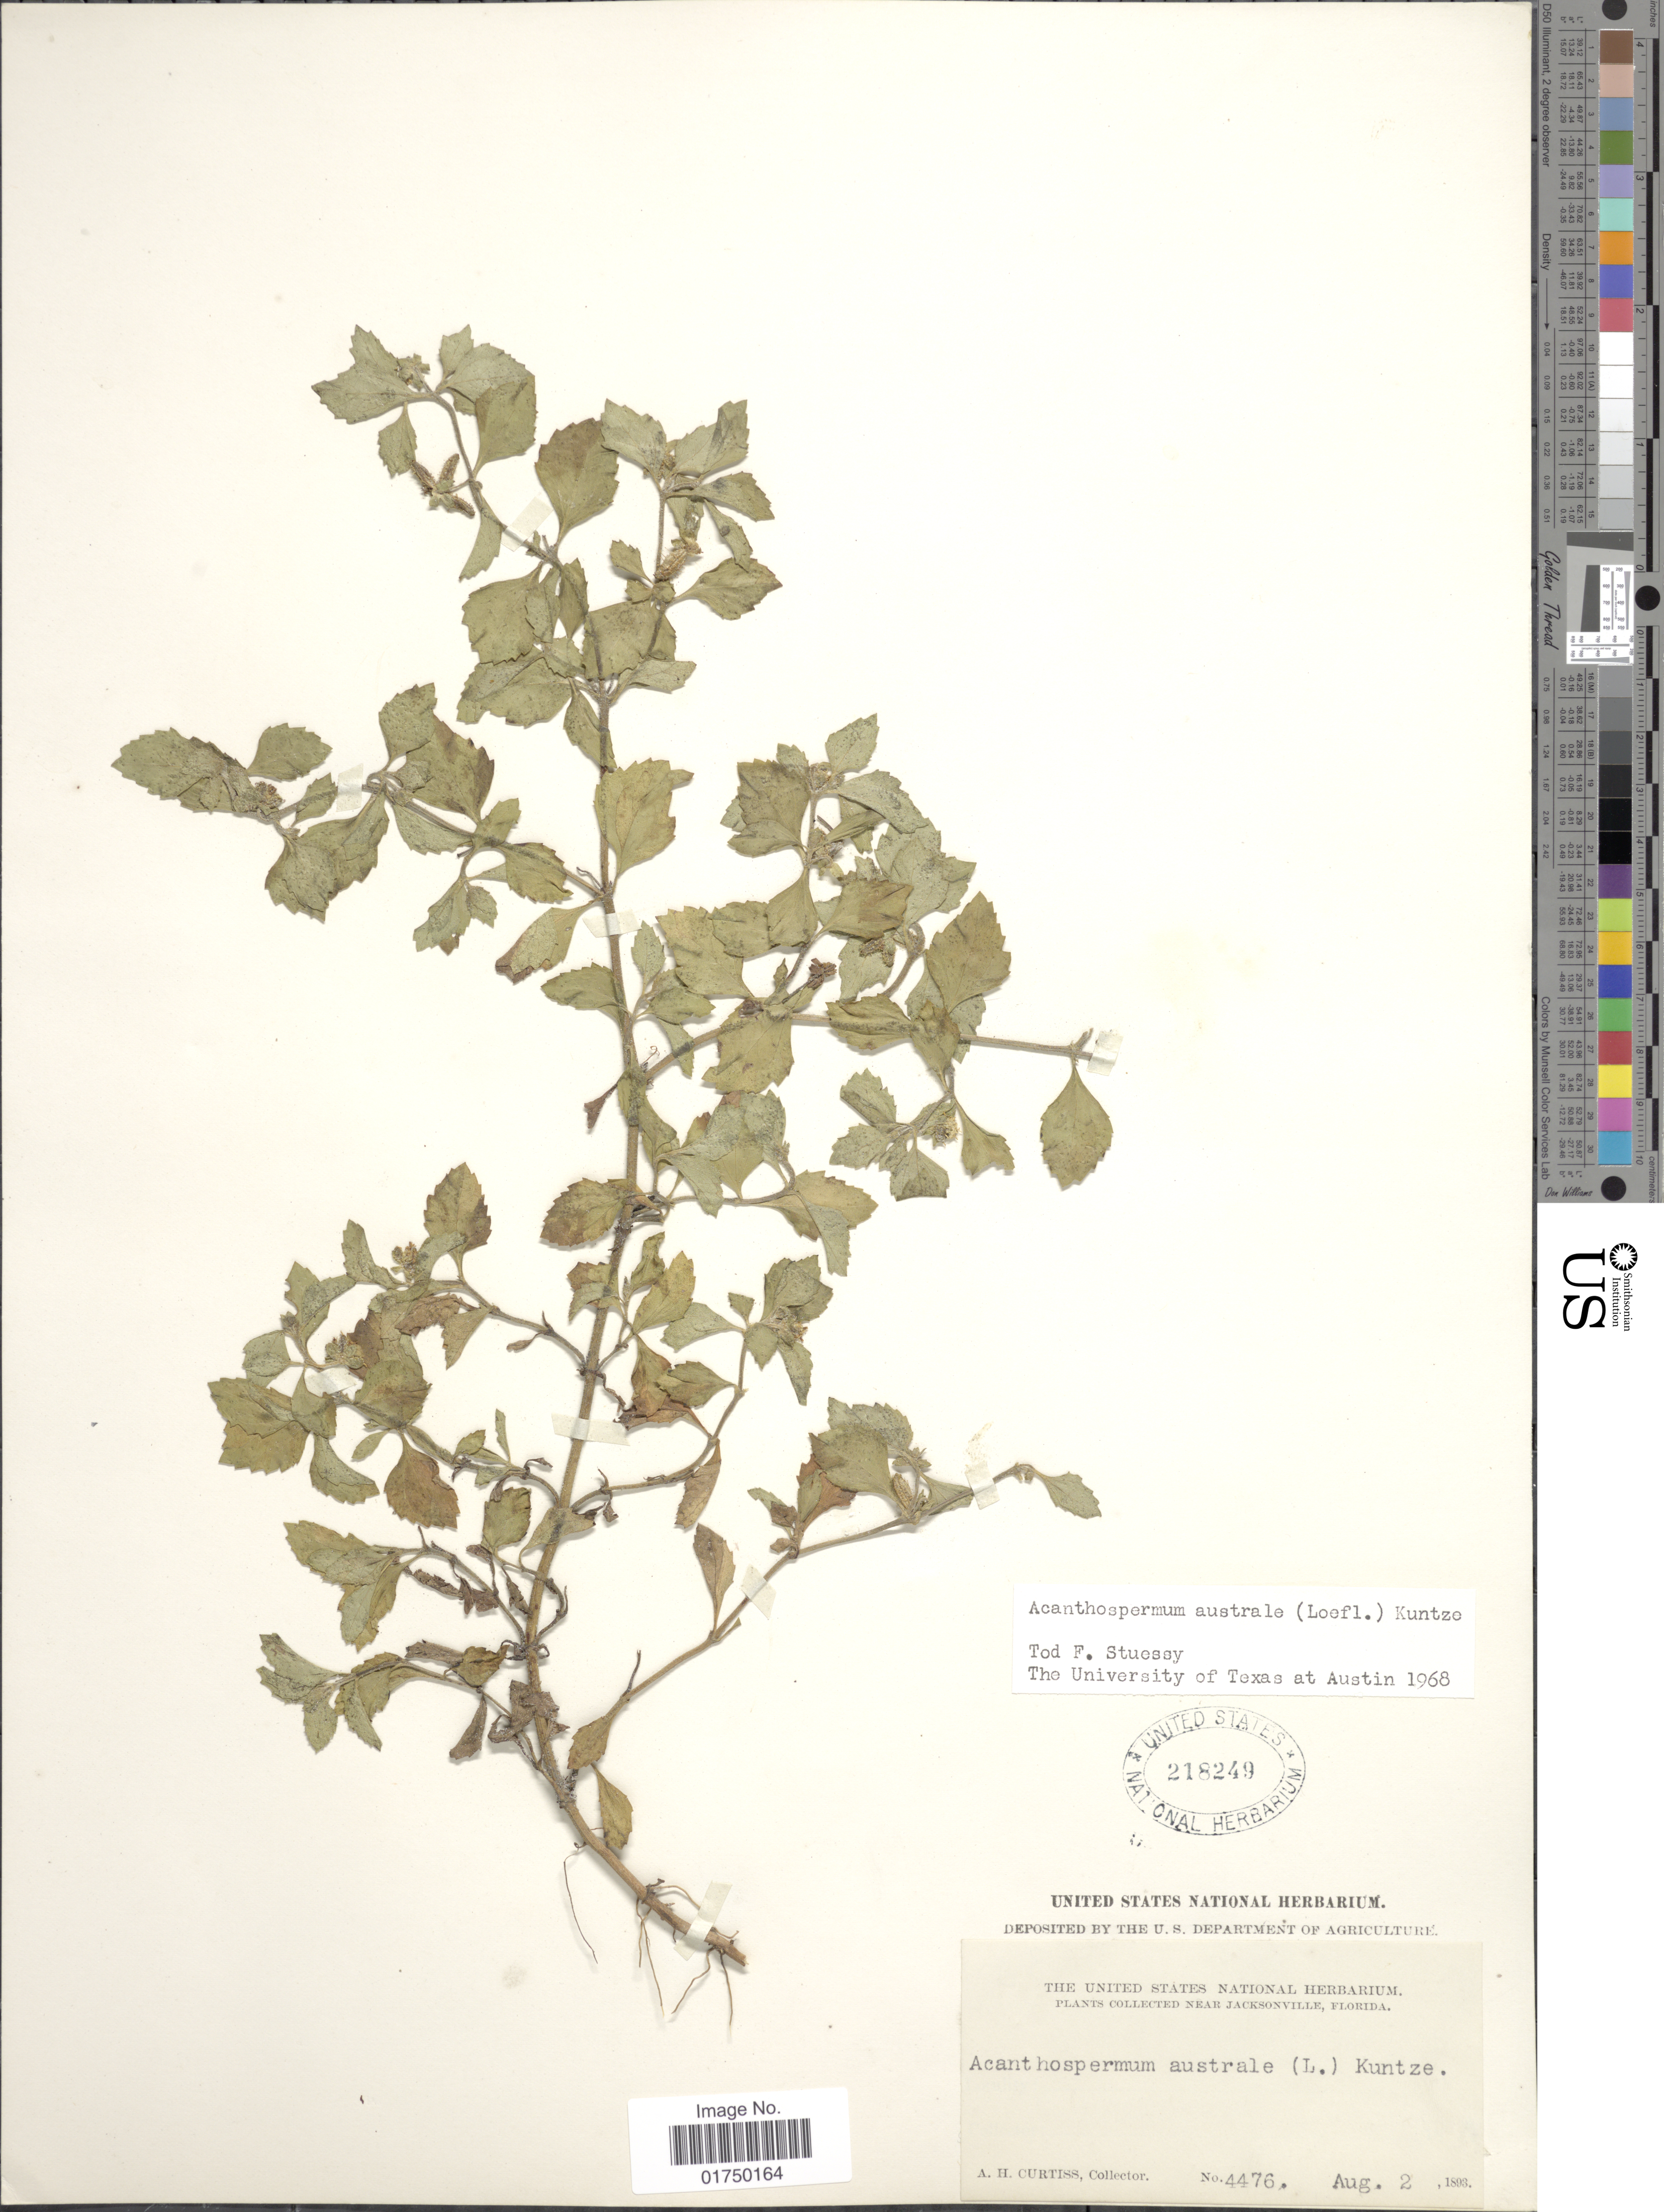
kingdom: Plantae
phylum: Tracheophyta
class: Magnoliopsida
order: Asterales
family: Asteraceae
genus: Acanthospermum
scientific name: Acanthospermum australe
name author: (Loefl.) Kuntze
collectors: A. H. Curtiss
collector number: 4476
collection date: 1893-08-02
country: United States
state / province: Florida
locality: Near Jacksonville, Florida.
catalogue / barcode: US 218249